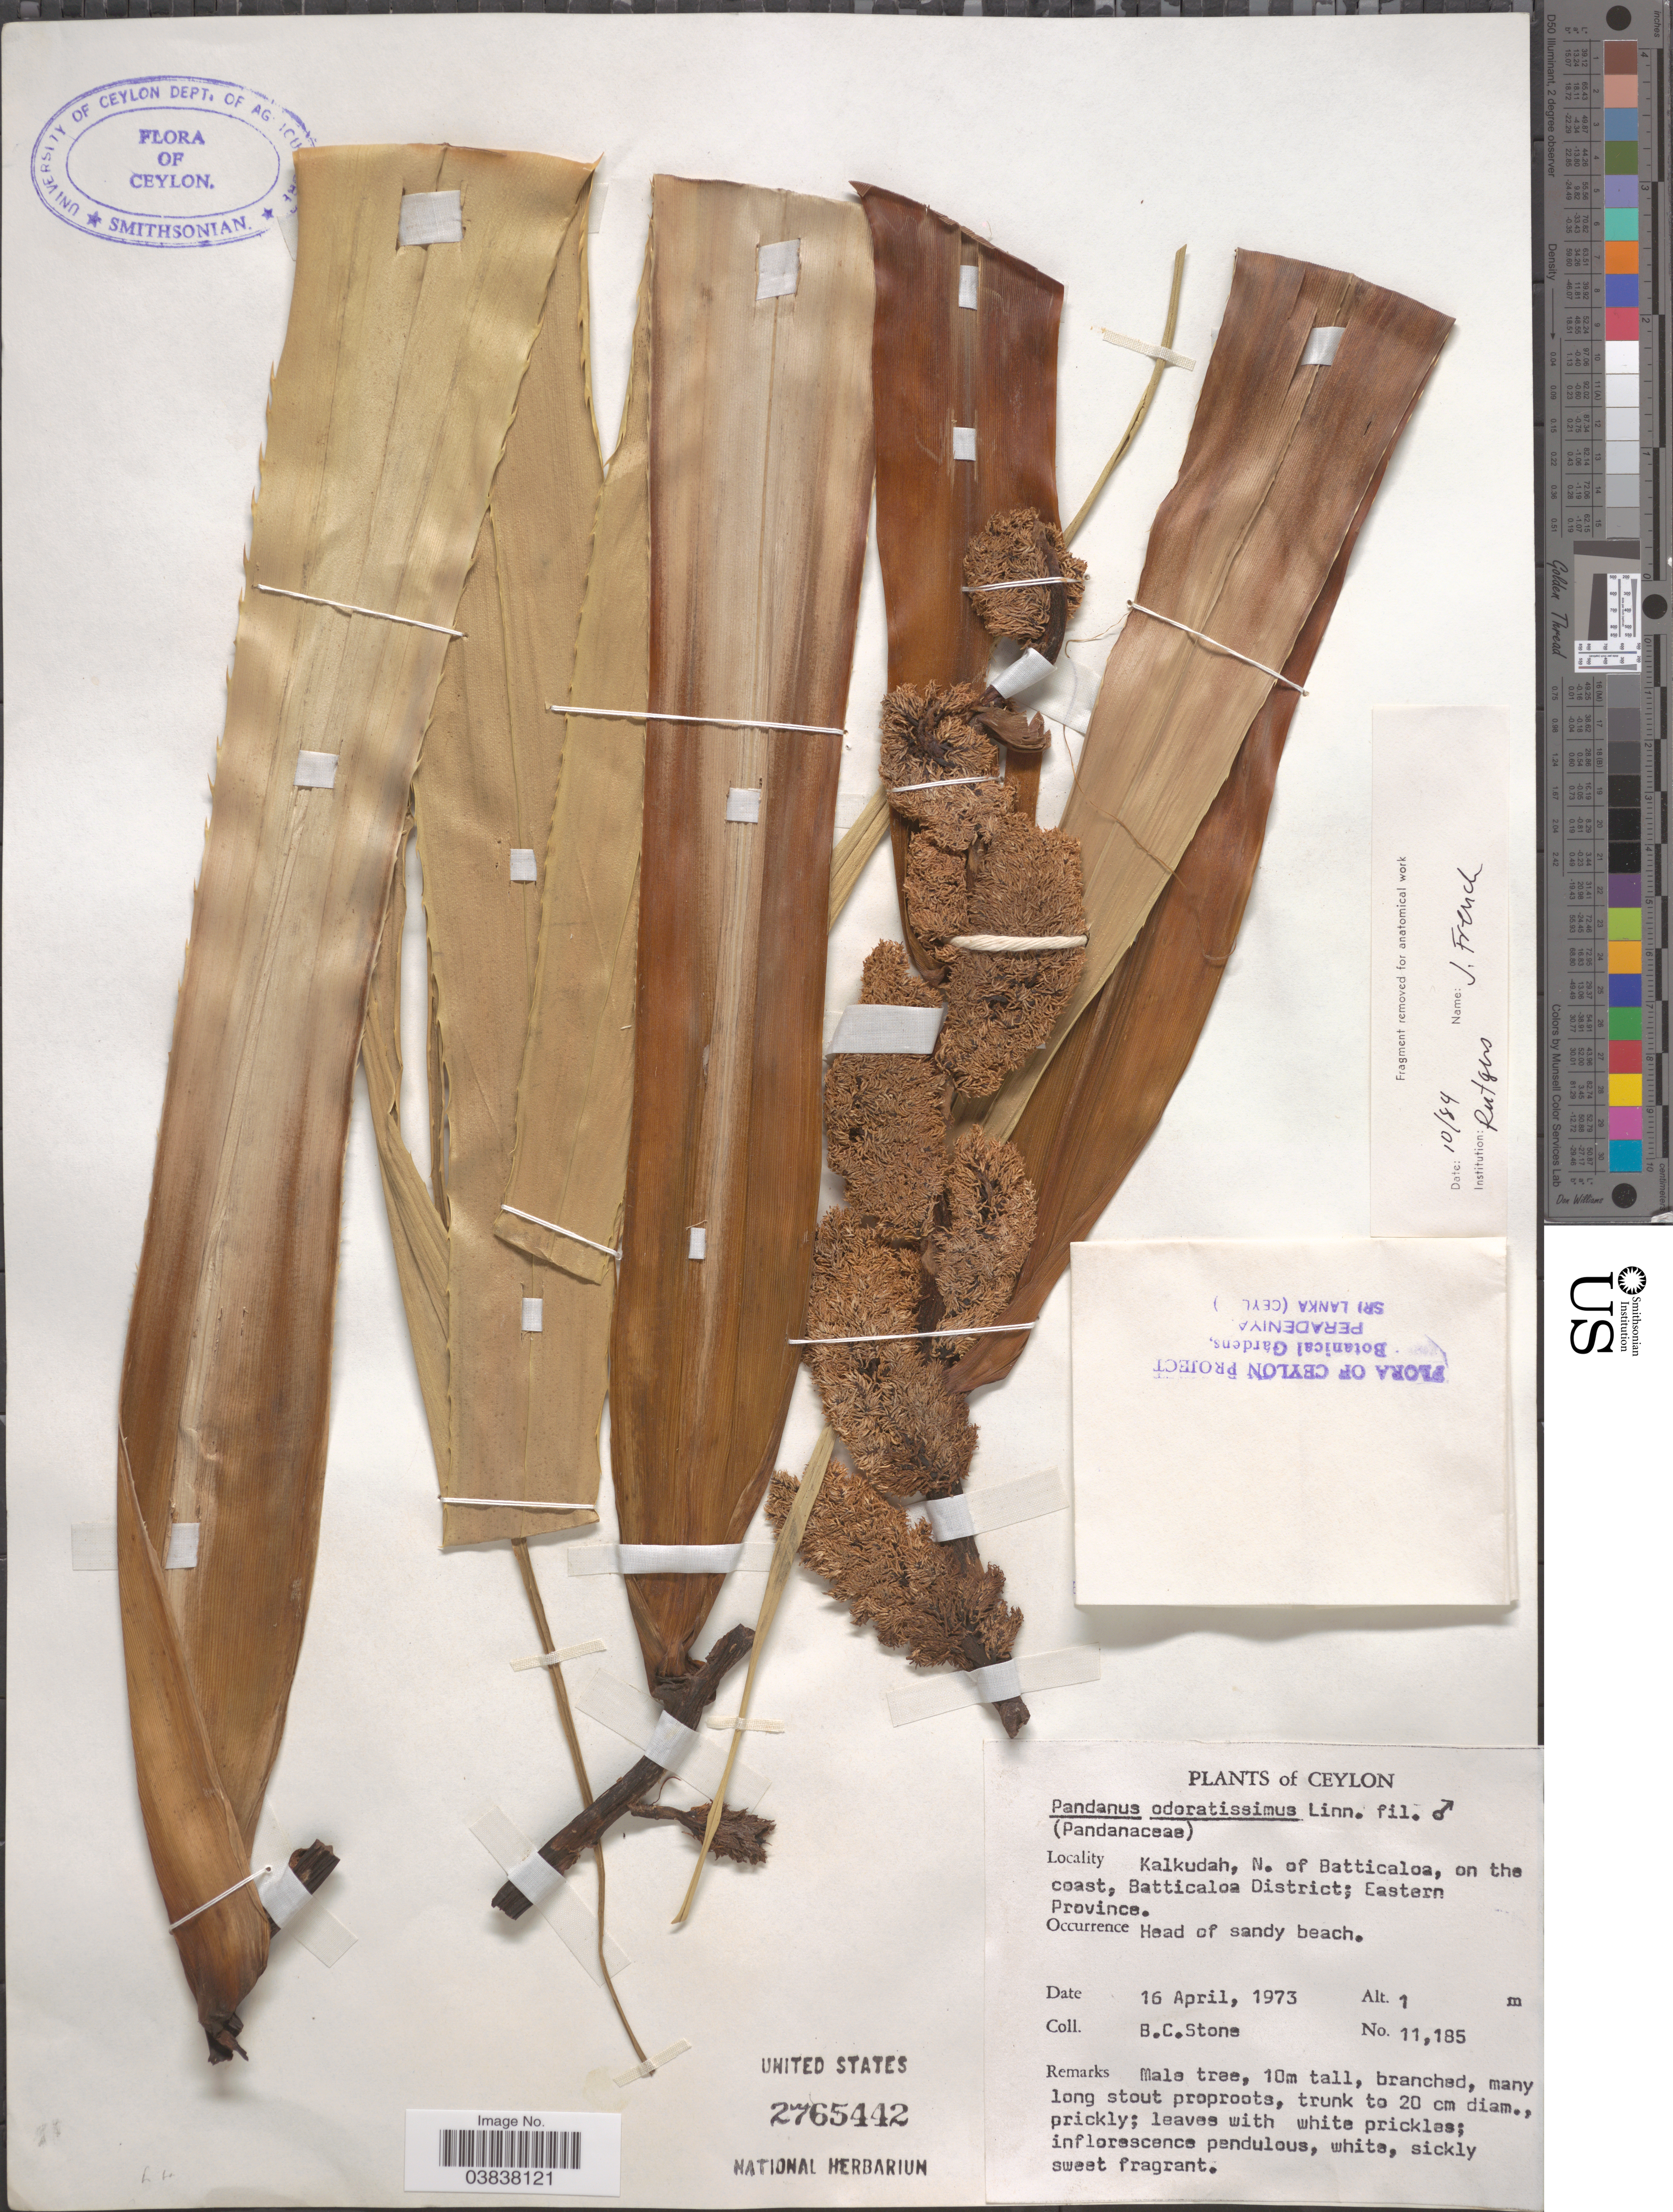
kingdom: Plantae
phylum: Tracheophyta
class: Liliopsida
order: Pandanales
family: Pandanaceae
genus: Pandanus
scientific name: Pandanus odoratissimus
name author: L. f.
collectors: B. C. Stone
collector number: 11185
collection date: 1973-04-16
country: Sri Lanka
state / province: Eastern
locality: Ceylon. Kalkudah, N. of Batticaloa, on the coast, Batticaloa District.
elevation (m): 1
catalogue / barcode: US 2765442